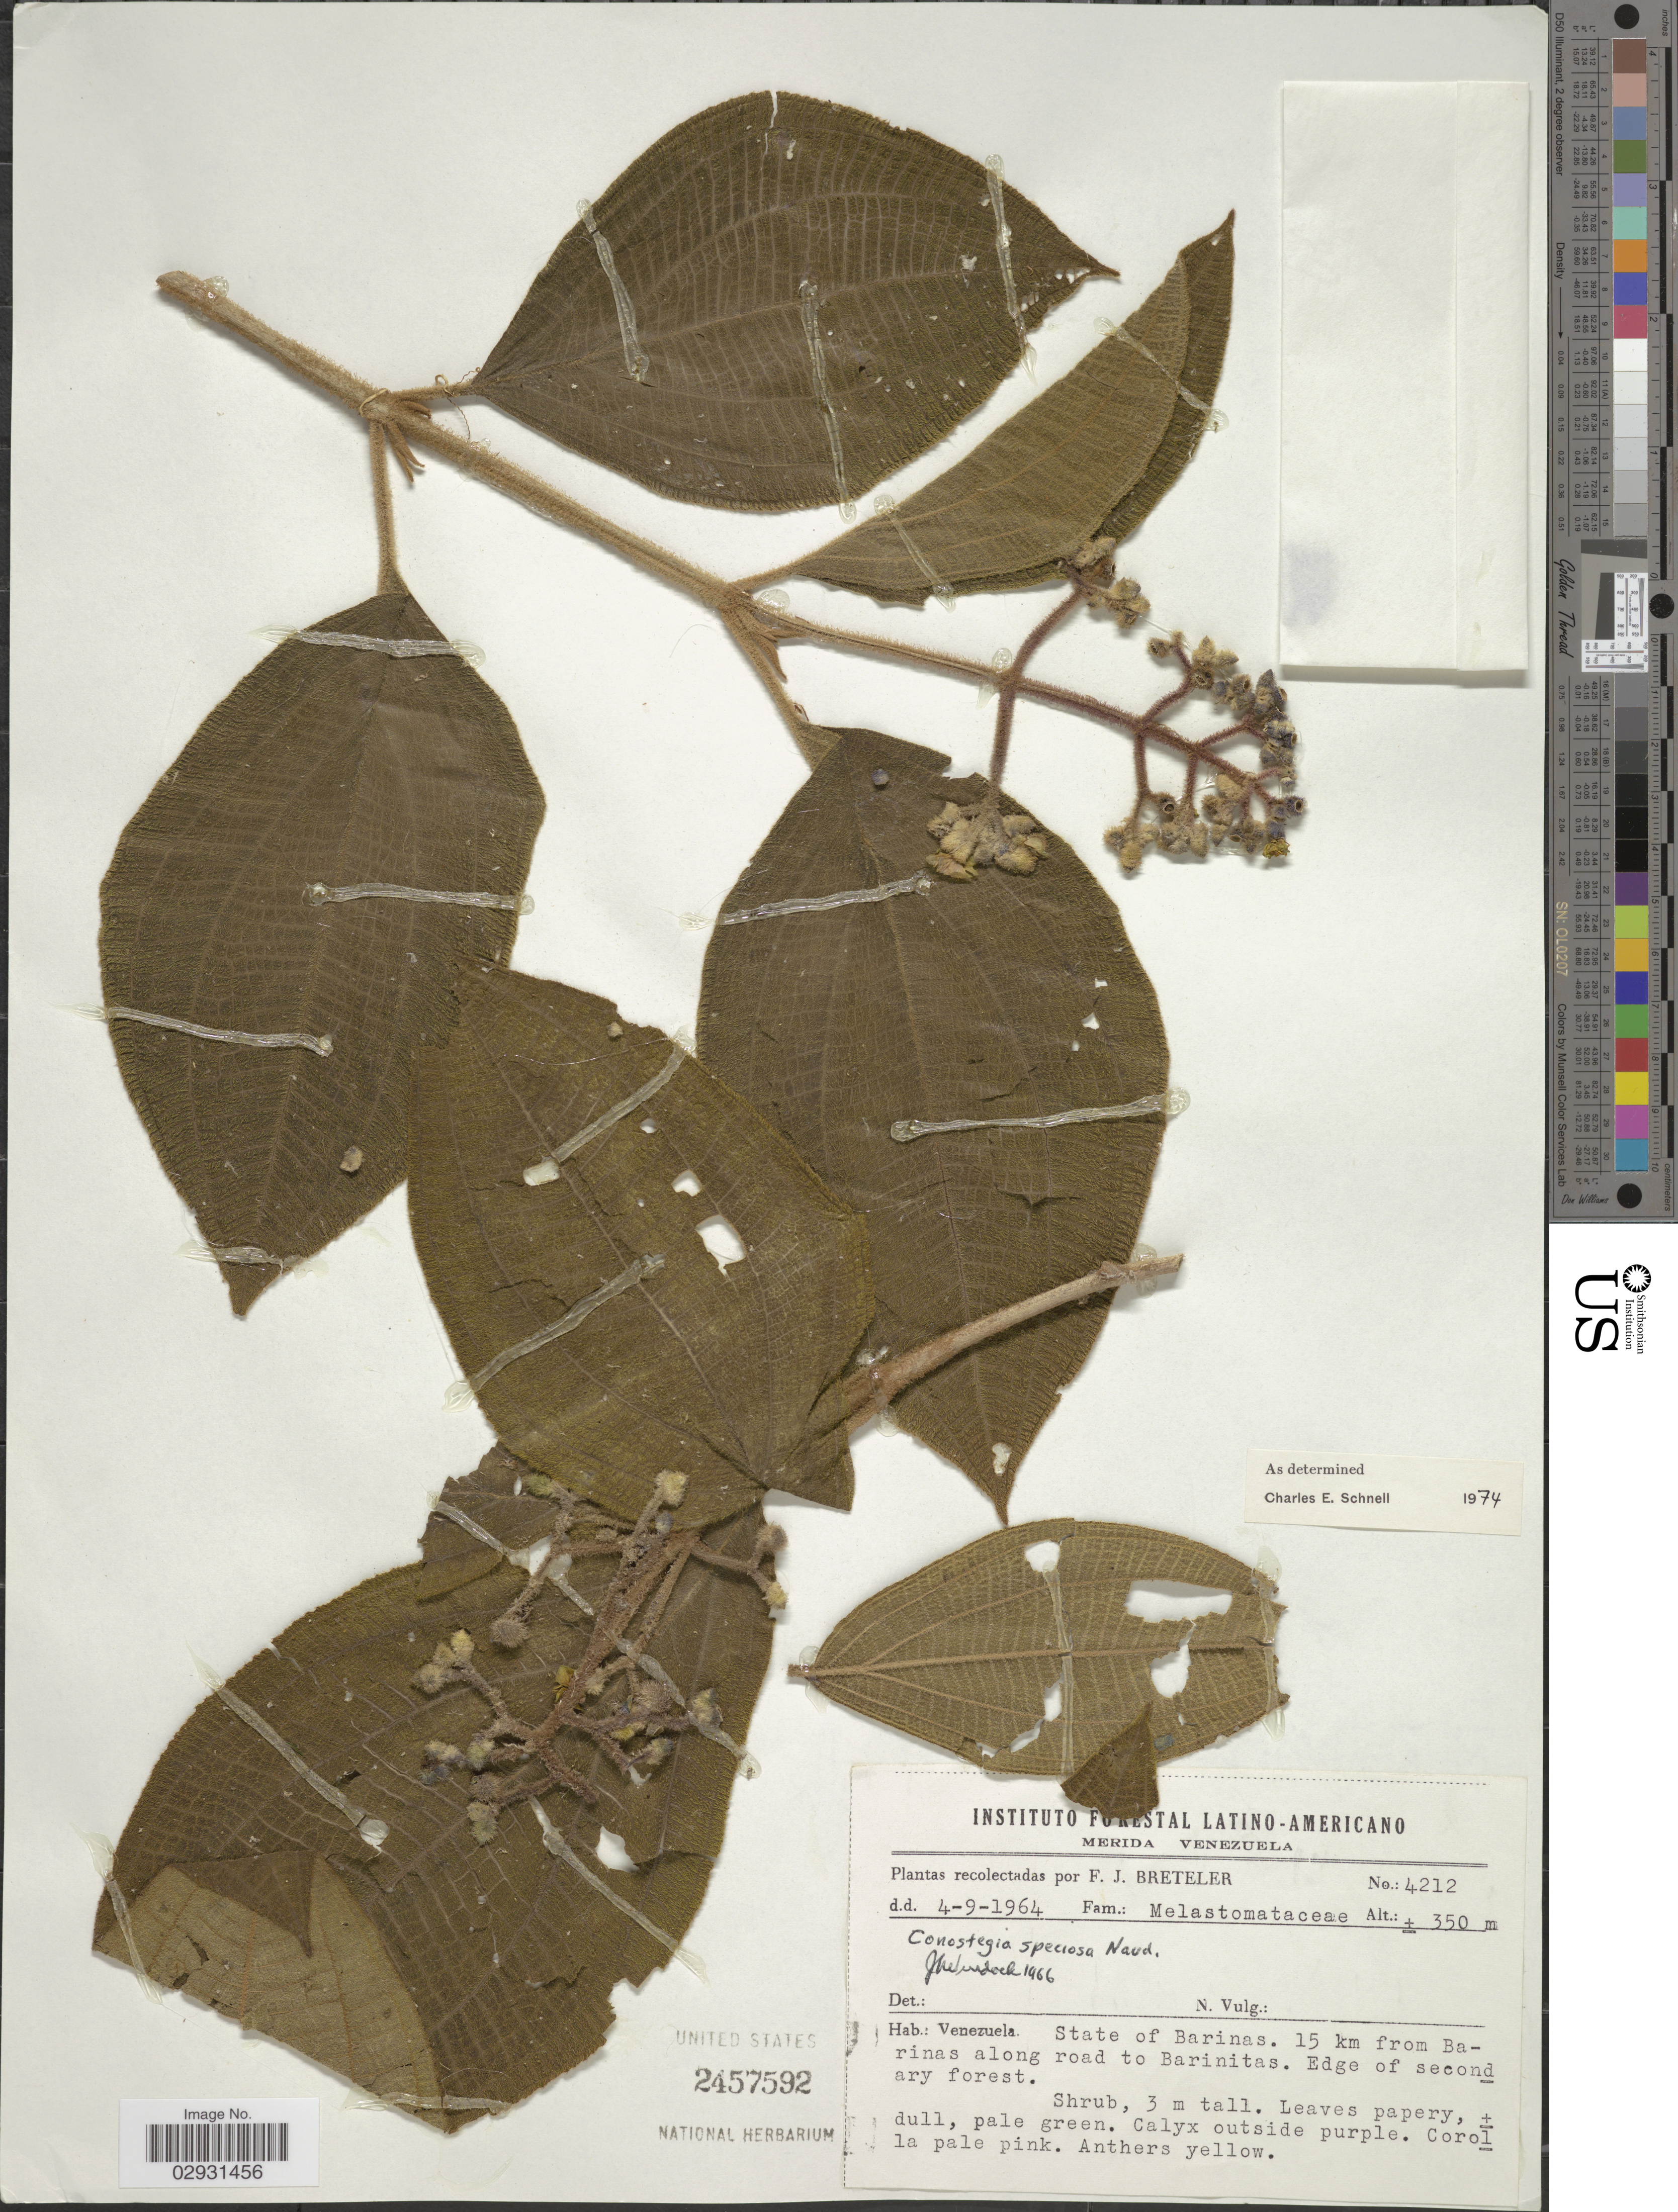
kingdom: Plantae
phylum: Tracheophyta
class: Magnoliopsida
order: Myrtales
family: Melastomataceae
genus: Conostegia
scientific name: Conostegia speciosa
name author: Naudin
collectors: F. J. Breteler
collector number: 4212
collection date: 1964-09-04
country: Venezuela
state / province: Barinas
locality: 15 km from Barinas along road to Barinitas. Edge of secondary forest.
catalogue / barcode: US 2457592